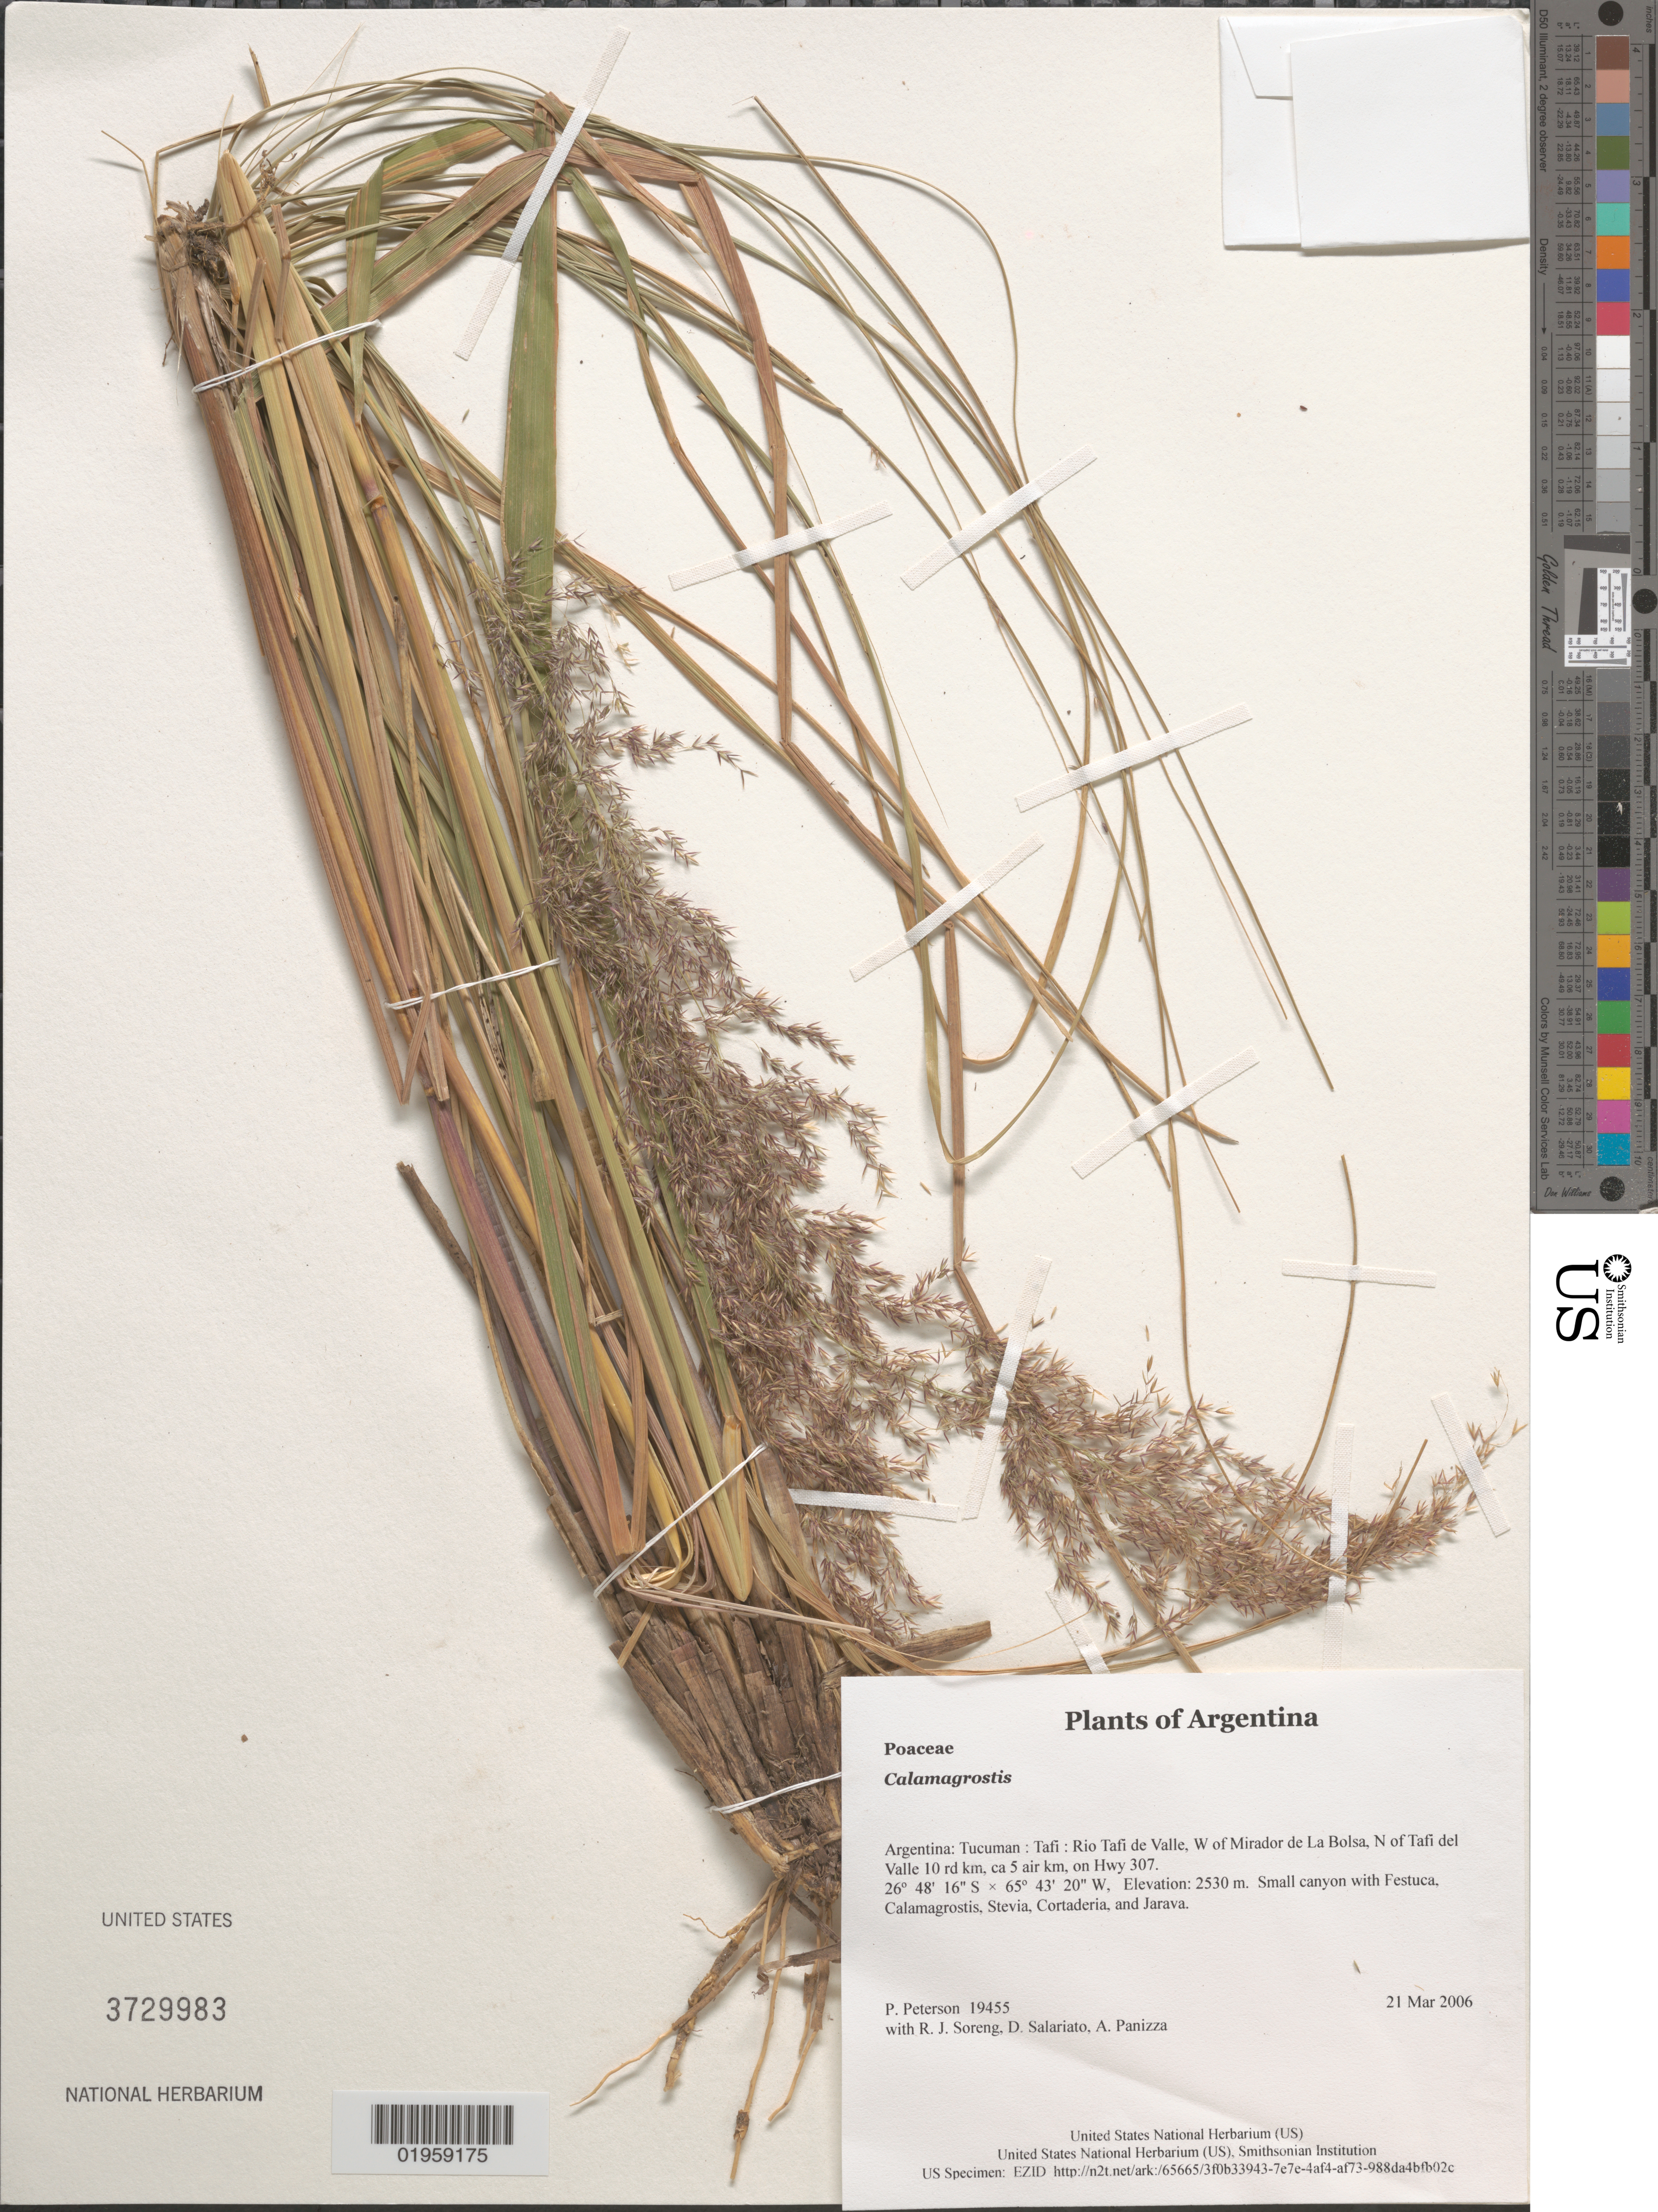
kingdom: Plantae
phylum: Tracheophyta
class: Liliopsida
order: Poales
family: Poaceae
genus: Calamagrostis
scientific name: Calamagrostis sp.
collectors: P. M. Peterson, R. J. Soreng, D. Salariato & A. Panizza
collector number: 19455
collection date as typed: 21 Mar 2006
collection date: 2006-03-21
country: Argentina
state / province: Tucuman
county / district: Tafi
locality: Rio Tafi de Valle, W of Mirador de La Bolsa, N of Tafi del Valle 10 rd km, ca 5 air km, on Hwy 307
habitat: Small canyon with Festuca, Calamagrostis, Stevia, Cortaderia, and Jarava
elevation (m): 2530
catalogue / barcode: US 3729983